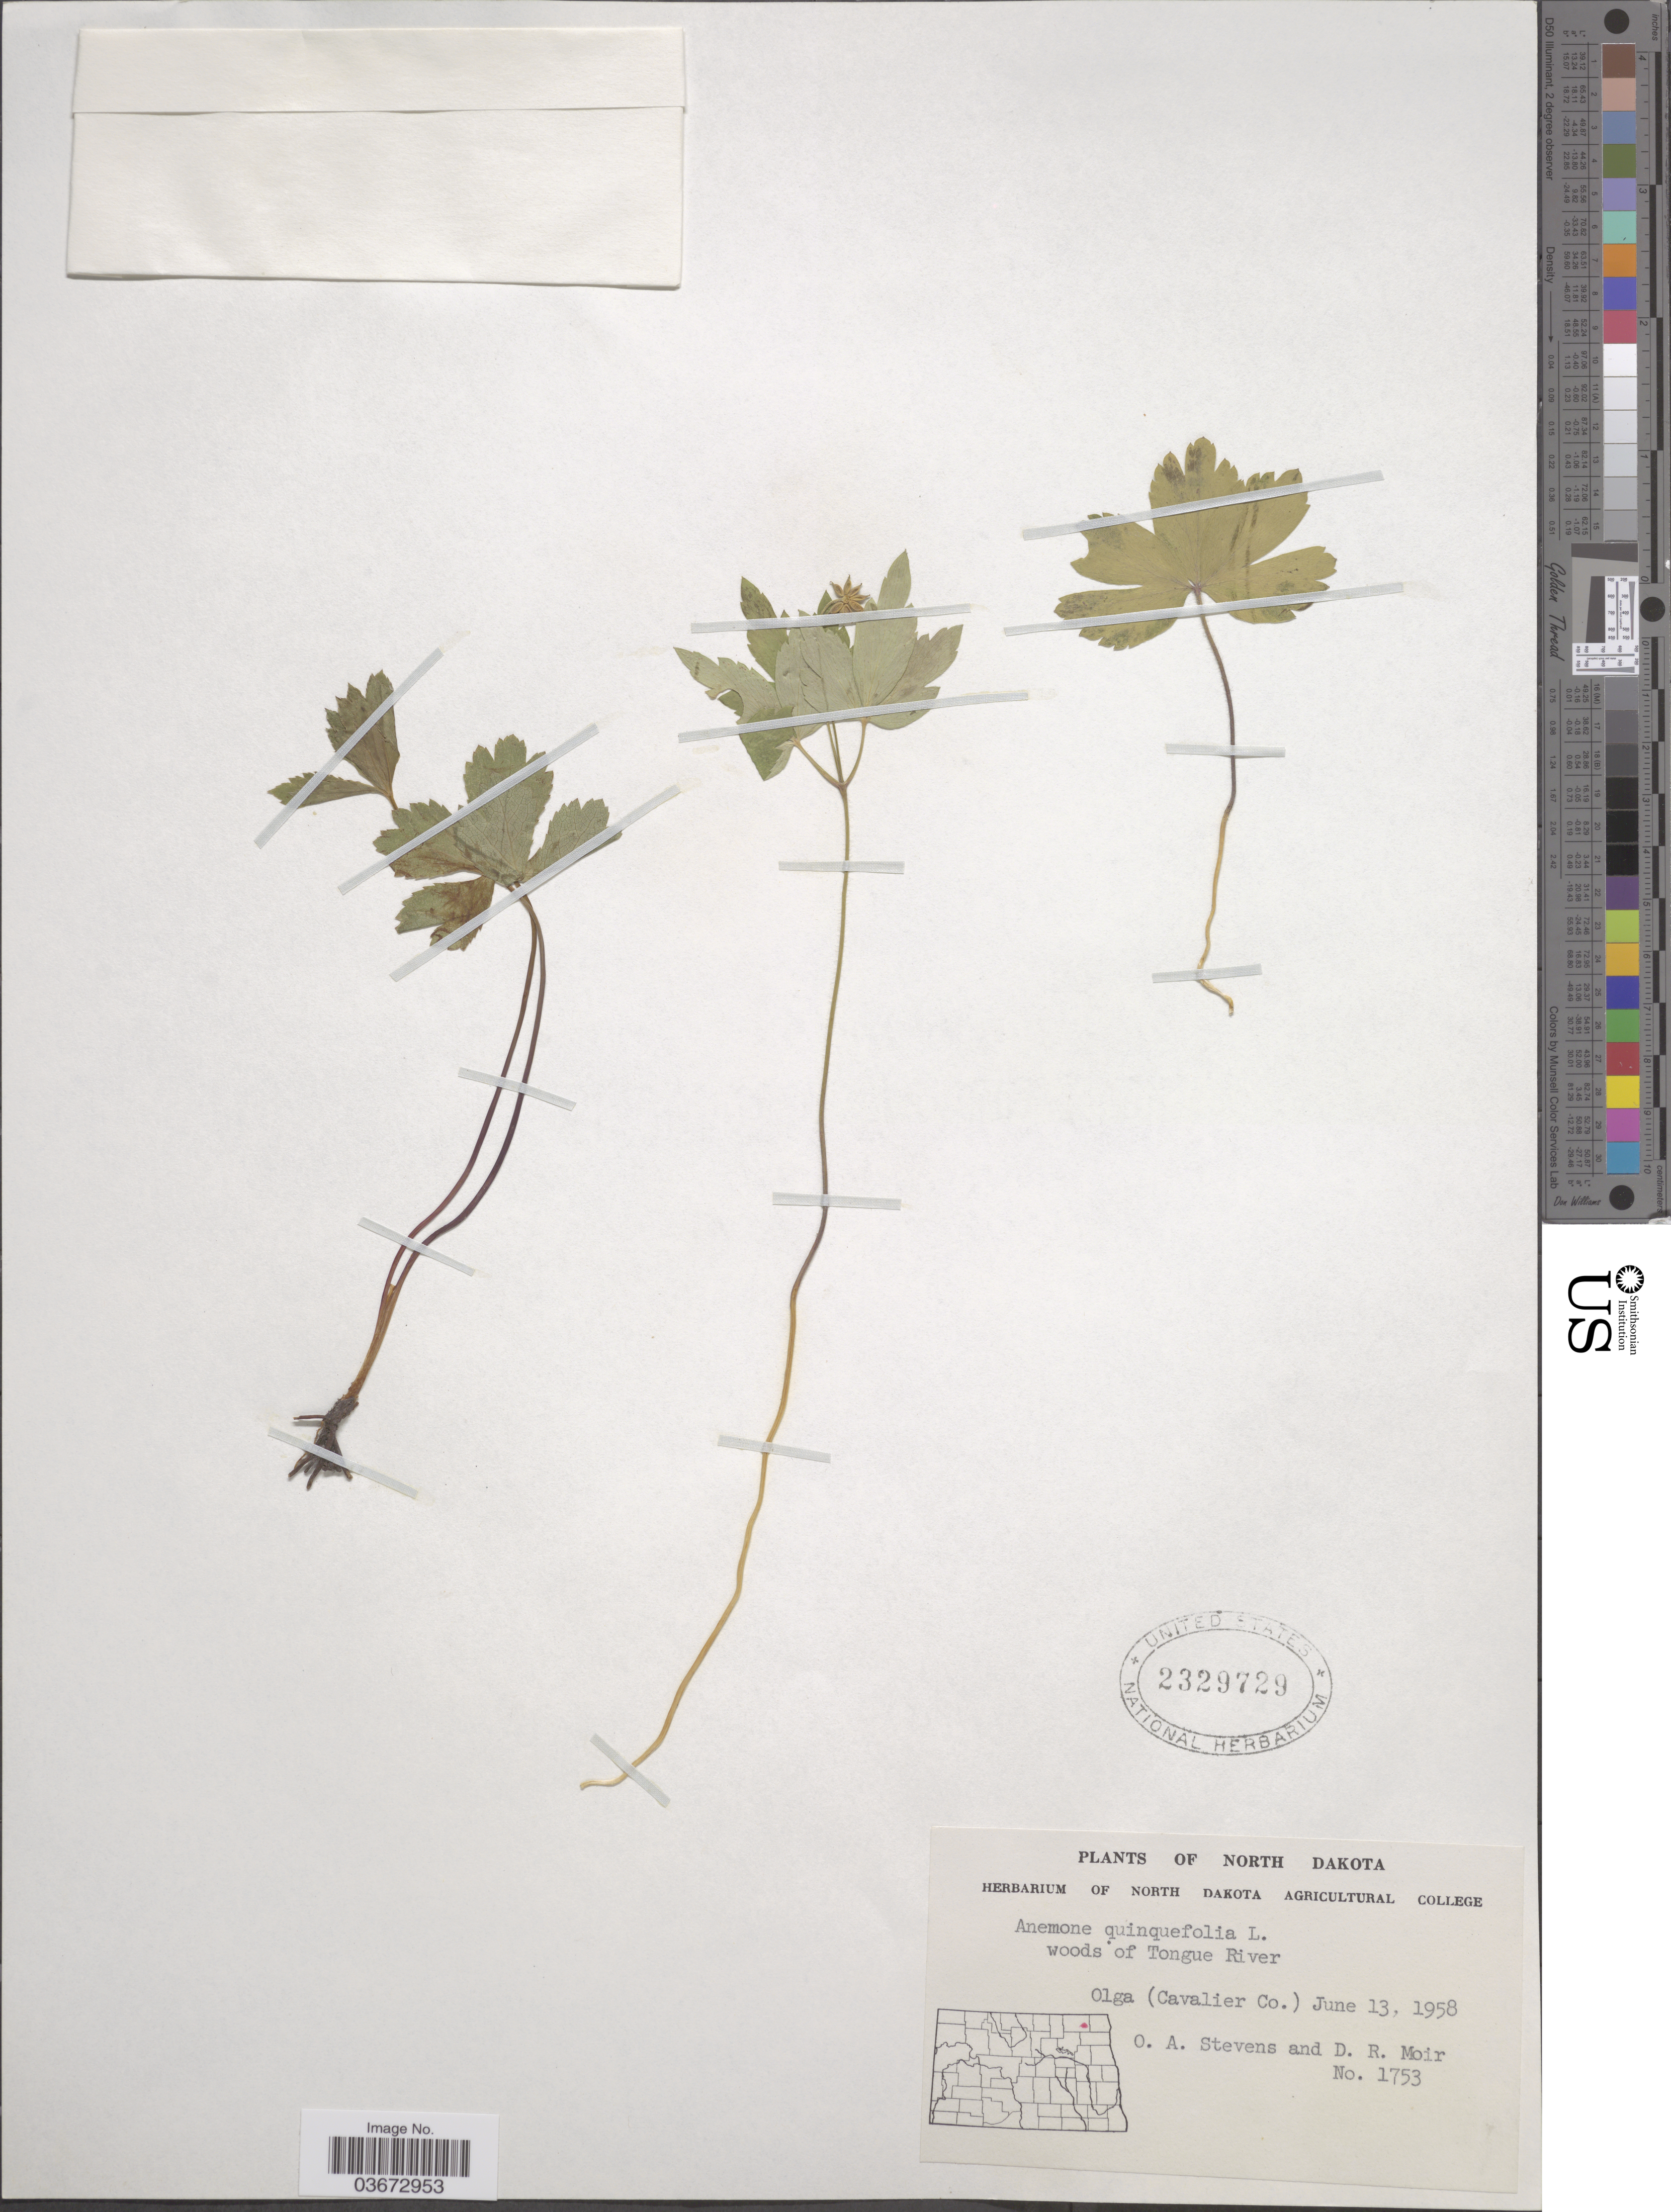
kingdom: Plantae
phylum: Tracheophyta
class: Magnoliopsida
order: Ranunculales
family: Ranunculaceae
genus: Anemone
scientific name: Anemone quinquefolia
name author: L.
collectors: O. A. Stevens & D. Moir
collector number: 1753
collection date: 1958-06-13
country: United States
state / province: North Dakota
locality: Woods of Tongue River. Olga (Cavalier Co.).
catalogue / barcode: US 2329729